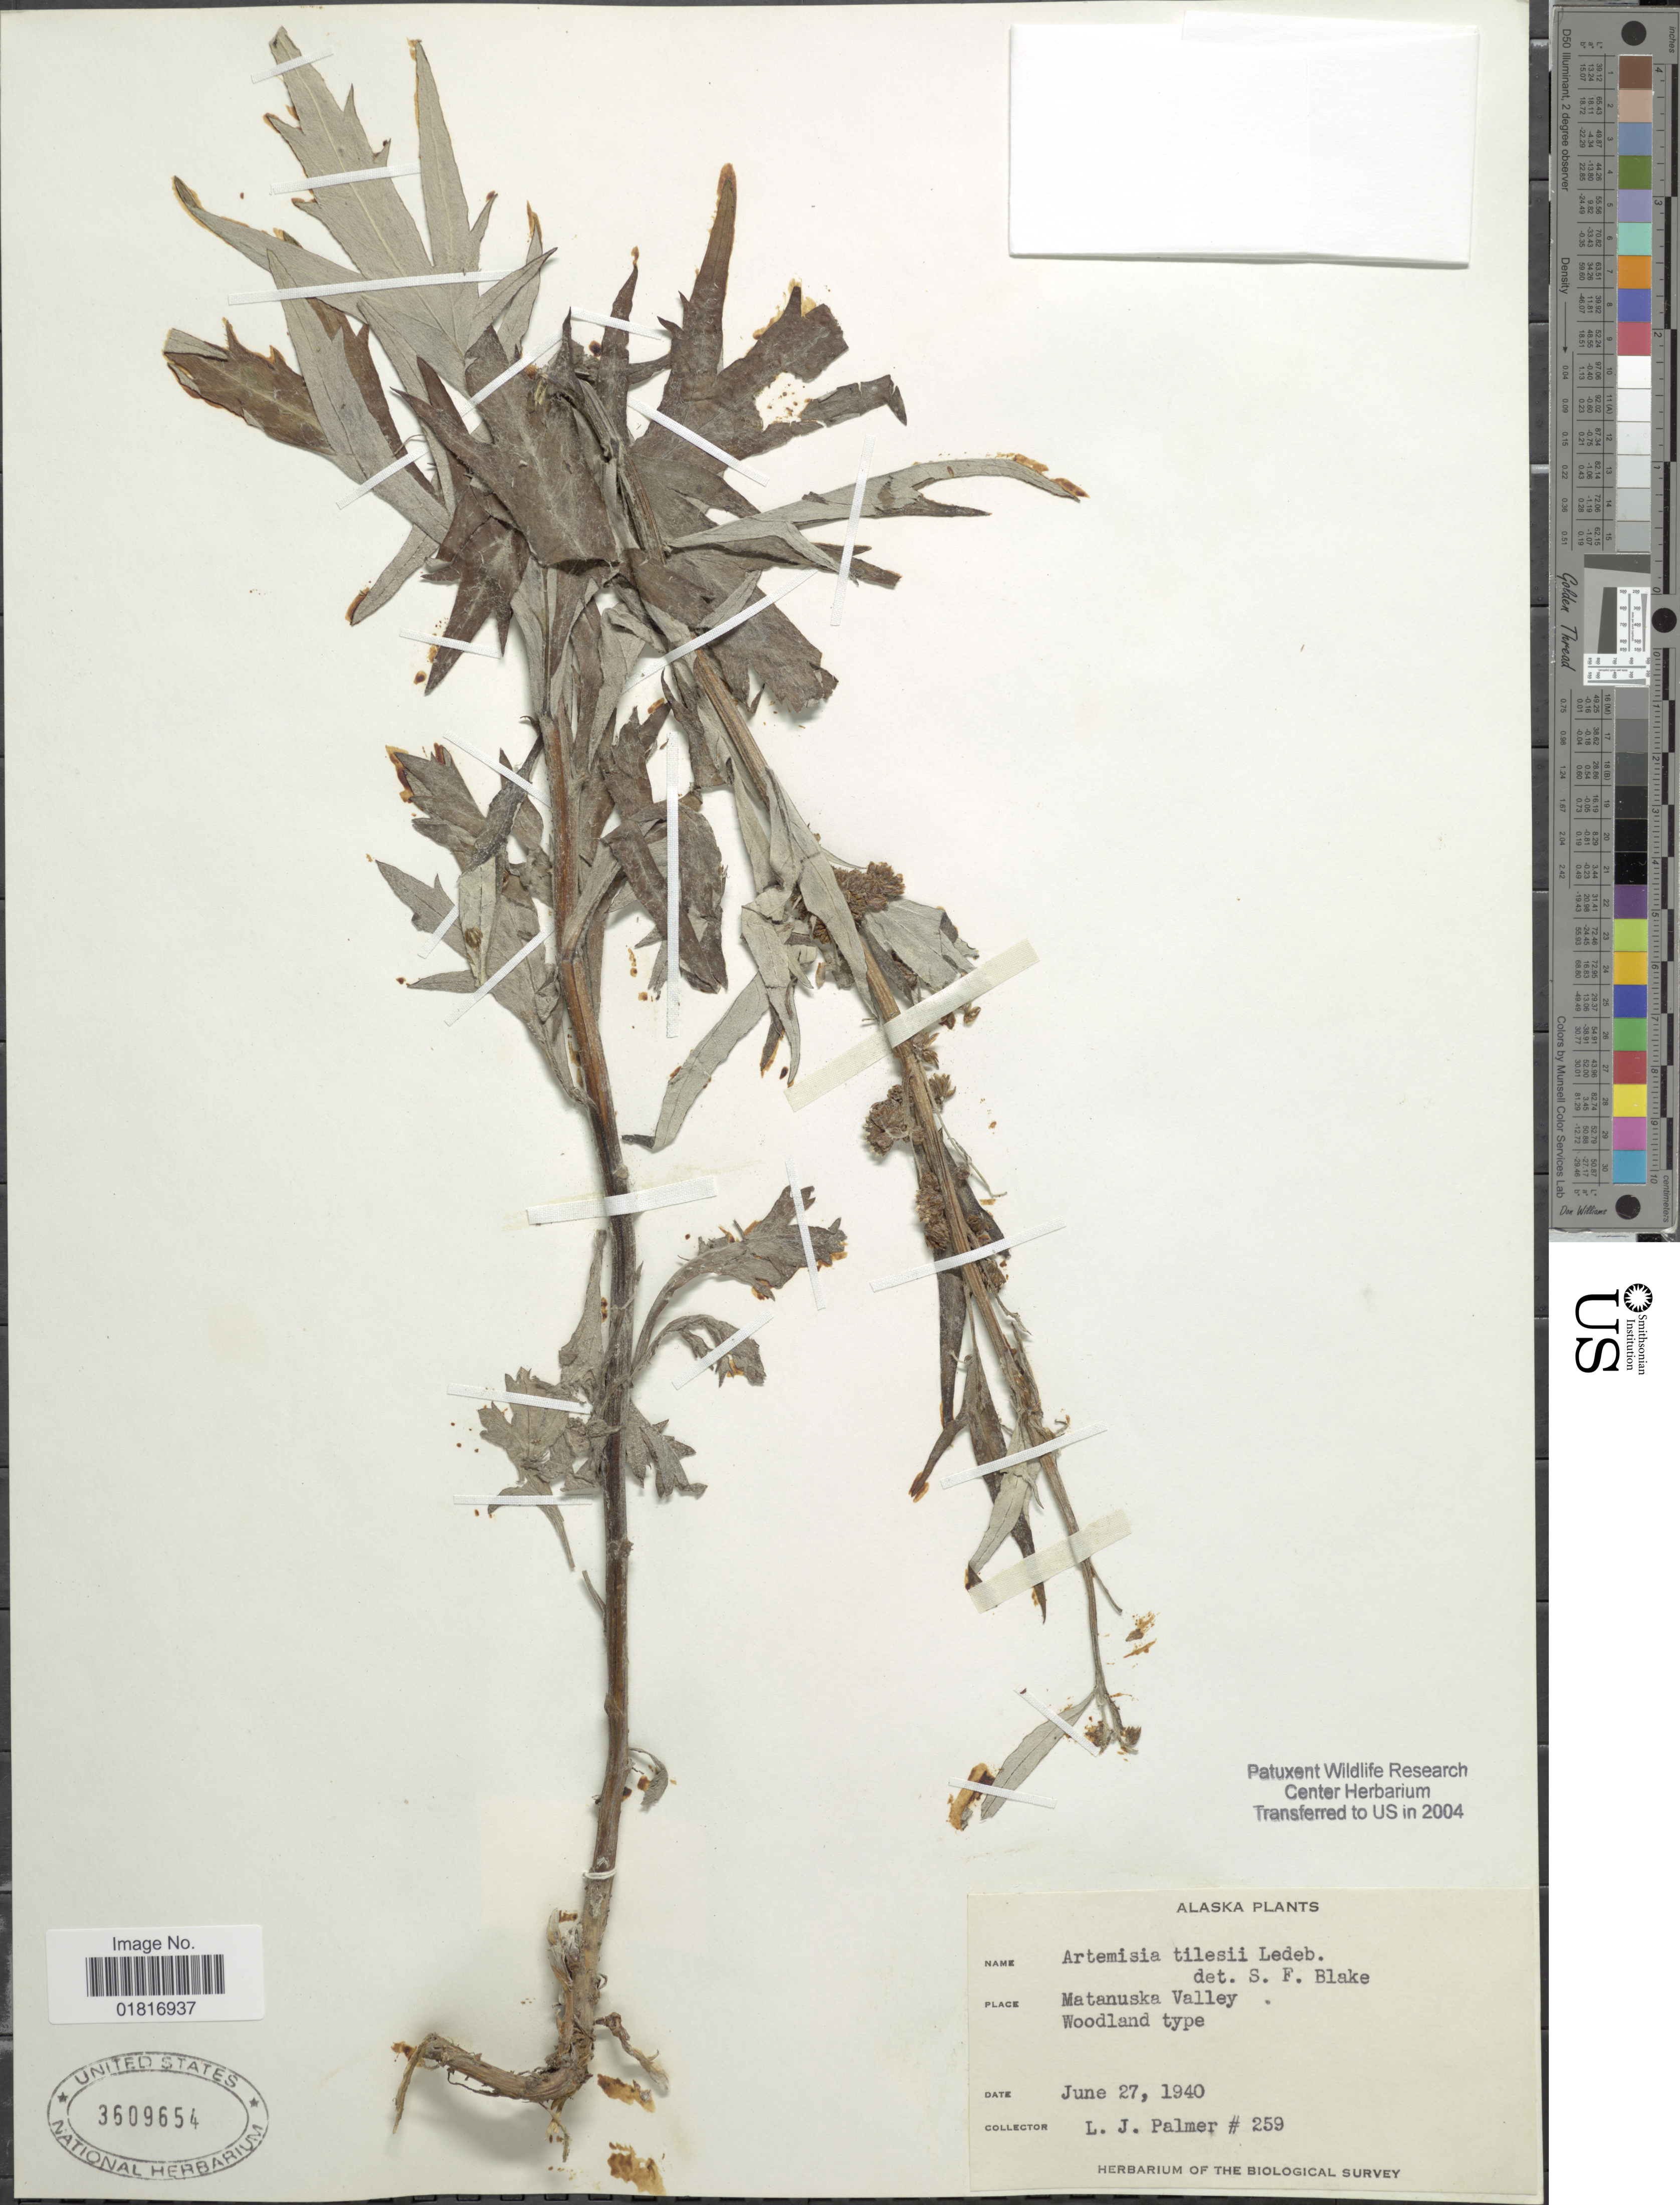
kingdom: Plantae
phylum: Tracheophyta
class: Magnoliopsida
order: Asterales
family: Asteraceae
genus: Artemisia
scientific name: Artemisia tilesii var. elatior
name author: Torr. & A. Gray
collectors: L. J. Palmer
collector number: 259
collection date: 1940-06-27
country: United States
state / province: Alaska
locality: Matanuska Valley, Woodland type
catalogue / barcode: US 3609654